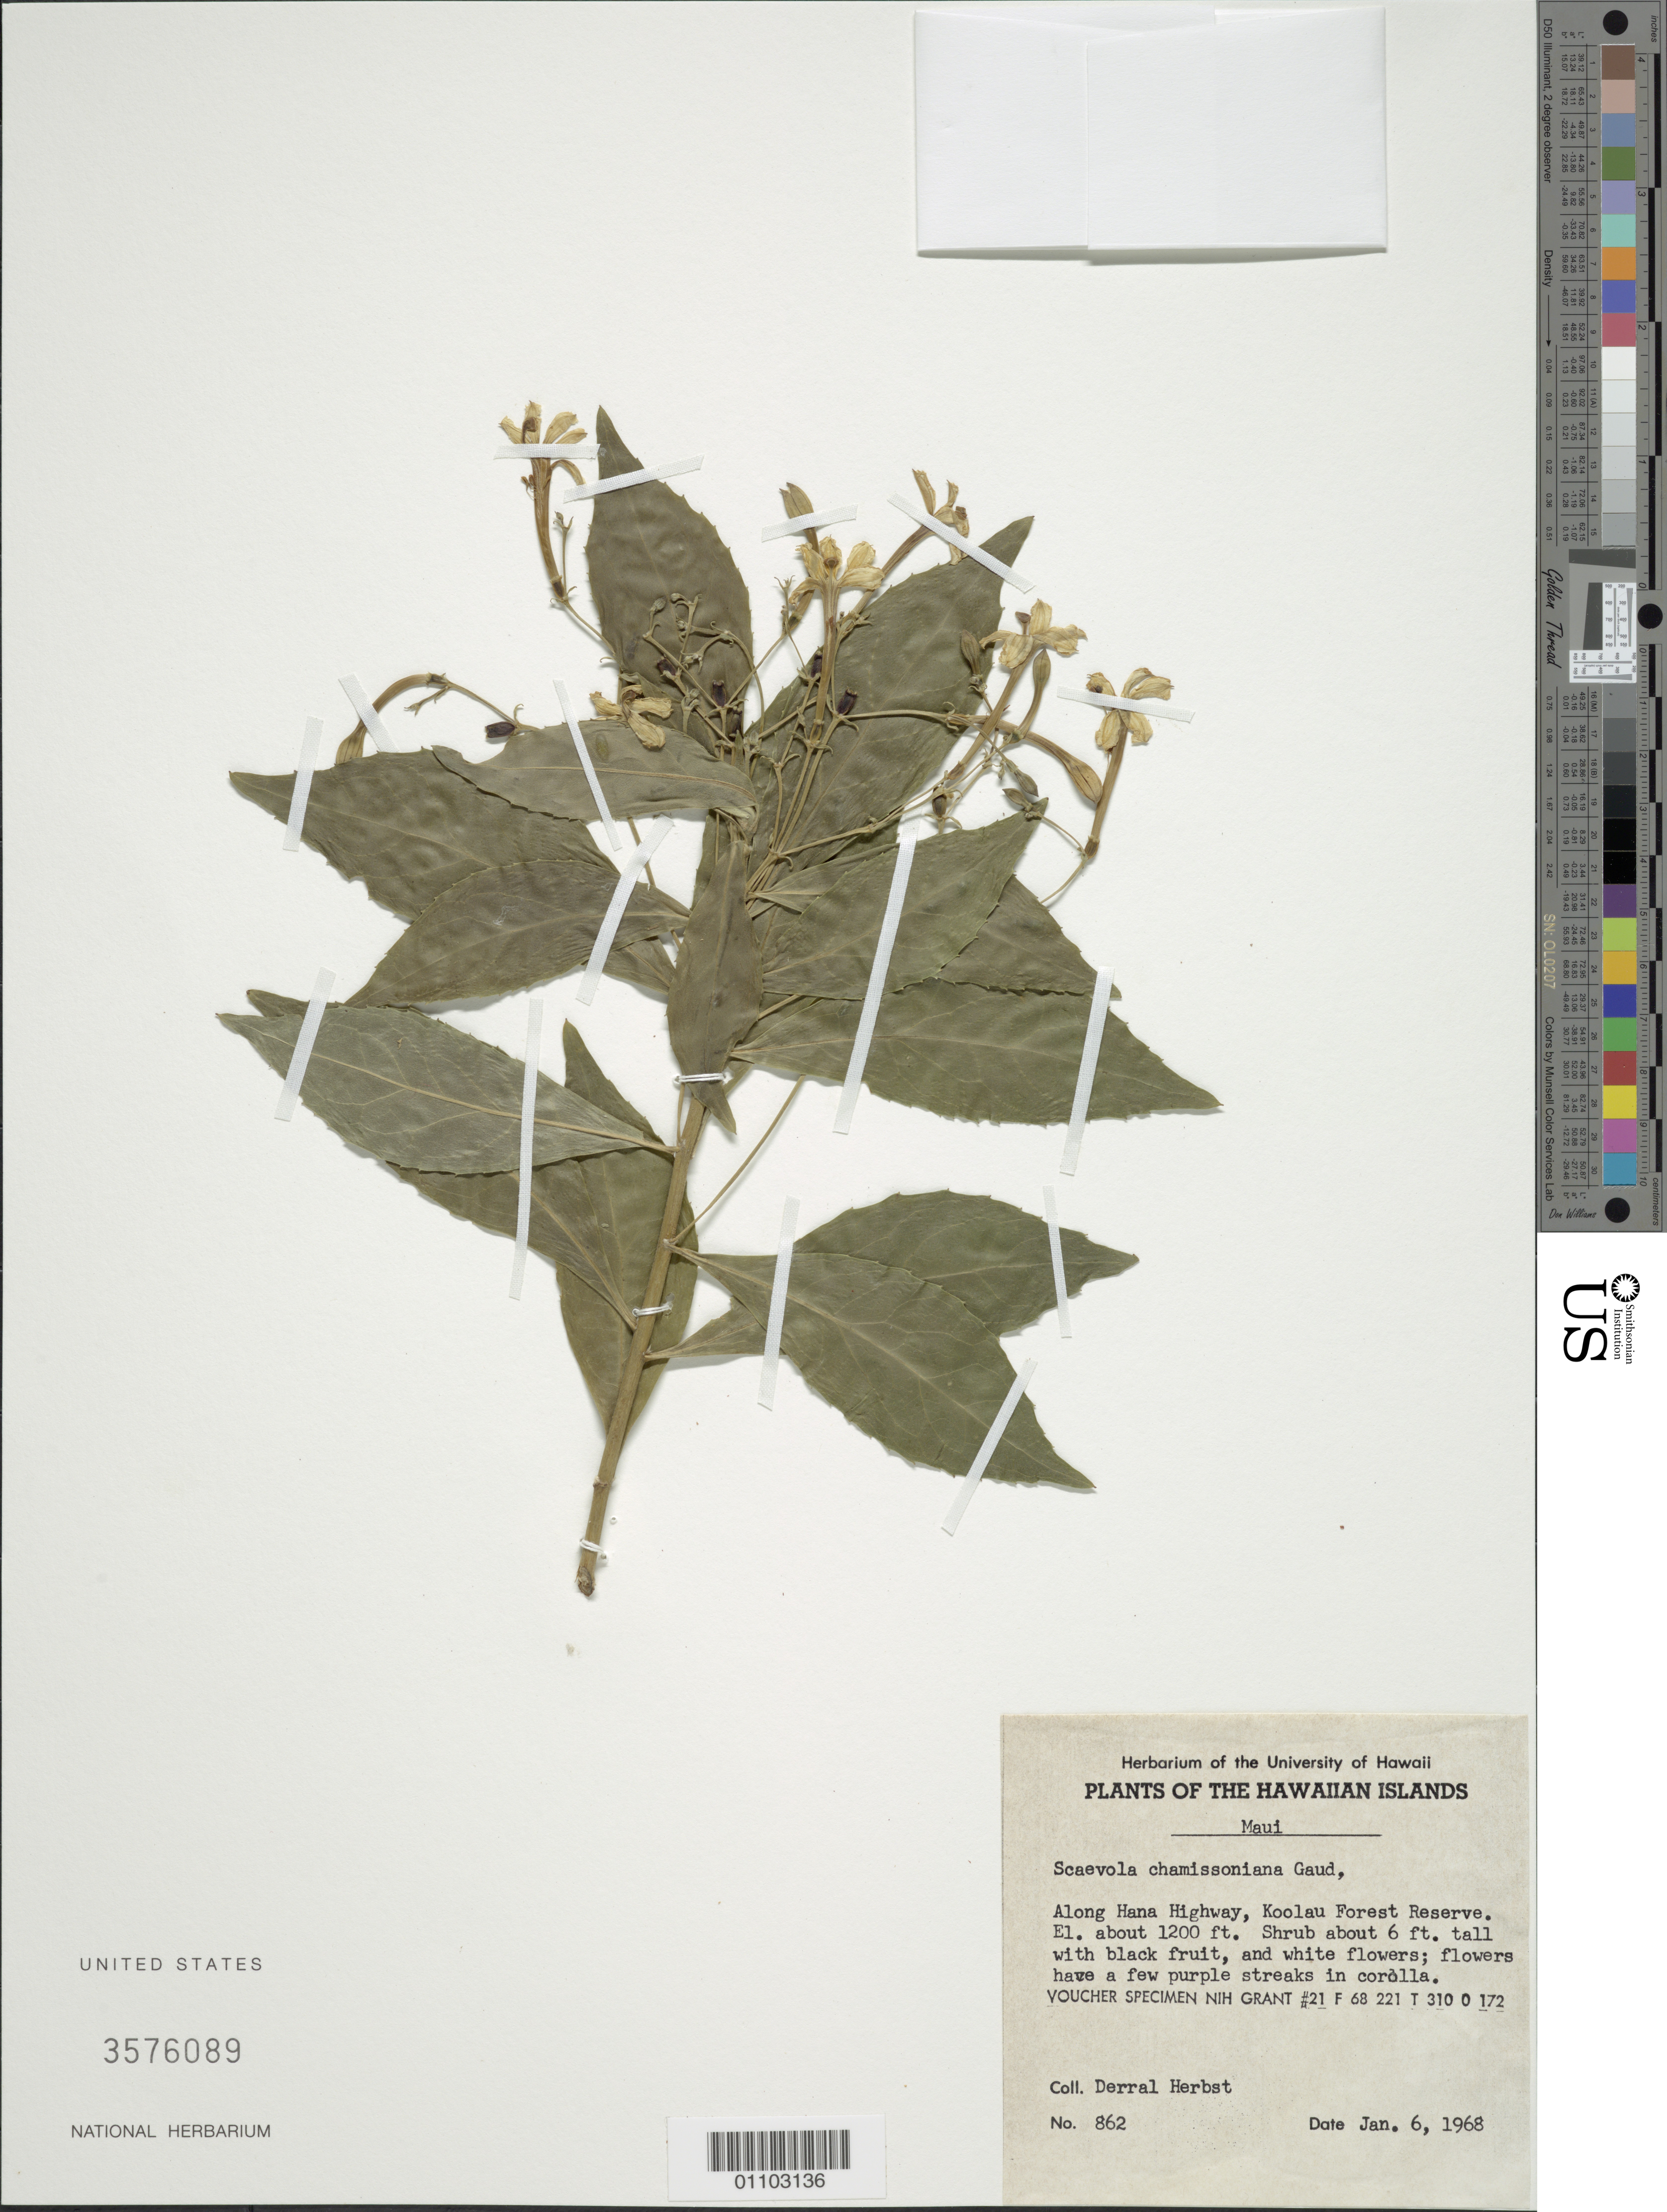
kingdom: Plantae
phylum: Tracheophyta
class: Magnoliopsida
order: Asterales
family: Goodeniaceae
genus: Scaevola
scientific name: Scaevola chamissoniana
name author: Gaudich.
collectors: D. R. Herbst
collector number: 862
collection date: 1968-01-06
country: United States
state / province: Hawaii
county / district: Maui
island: Maui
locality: Along Hana Highway, Koolau Forest Reserve.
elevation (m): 366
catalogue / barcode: US 3576089